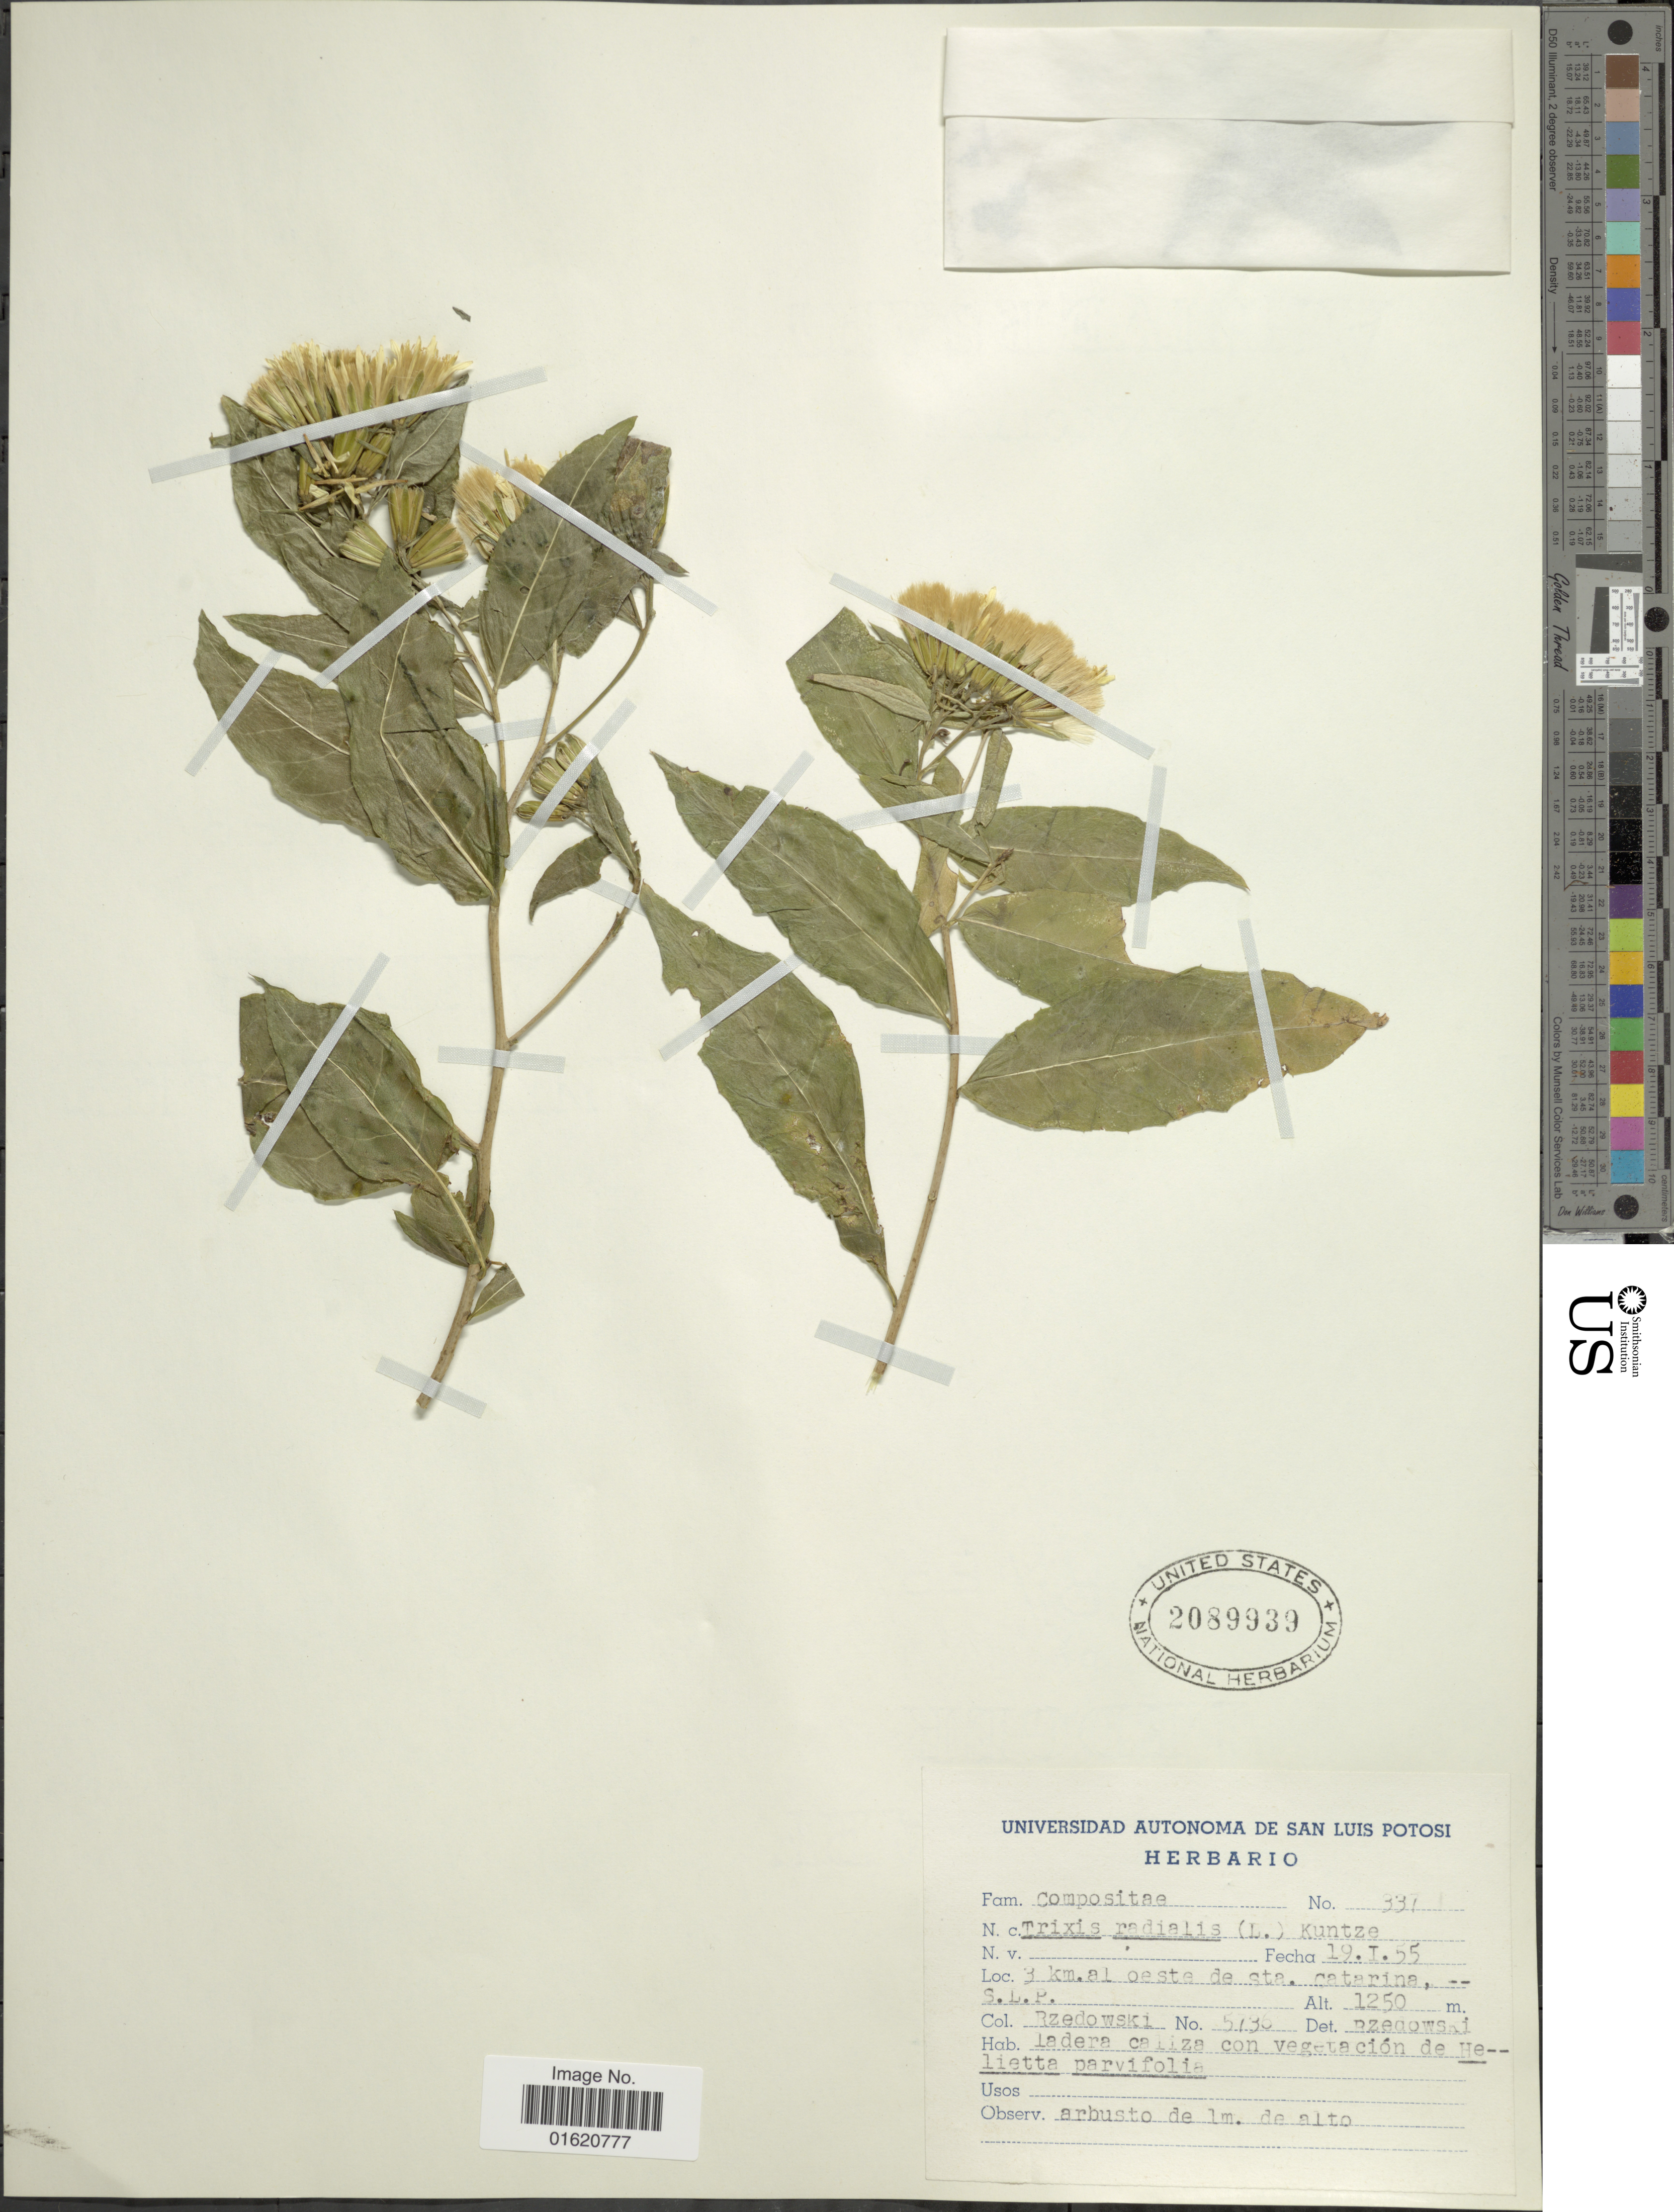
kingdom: Plantae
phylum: Tracheophyta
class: Magnoliopsida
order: Asterales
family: Asteraceae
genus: Trixis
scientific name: Trixis inula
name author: Crantz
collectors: Rzedowski, --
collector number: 5736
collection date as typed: Transcribed d/m/y: 19/1/55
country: Mexico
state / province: San Luis Potosí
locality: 3 km. al oeste de Sta. Catarina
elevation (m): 1250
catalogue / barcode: US 2089939